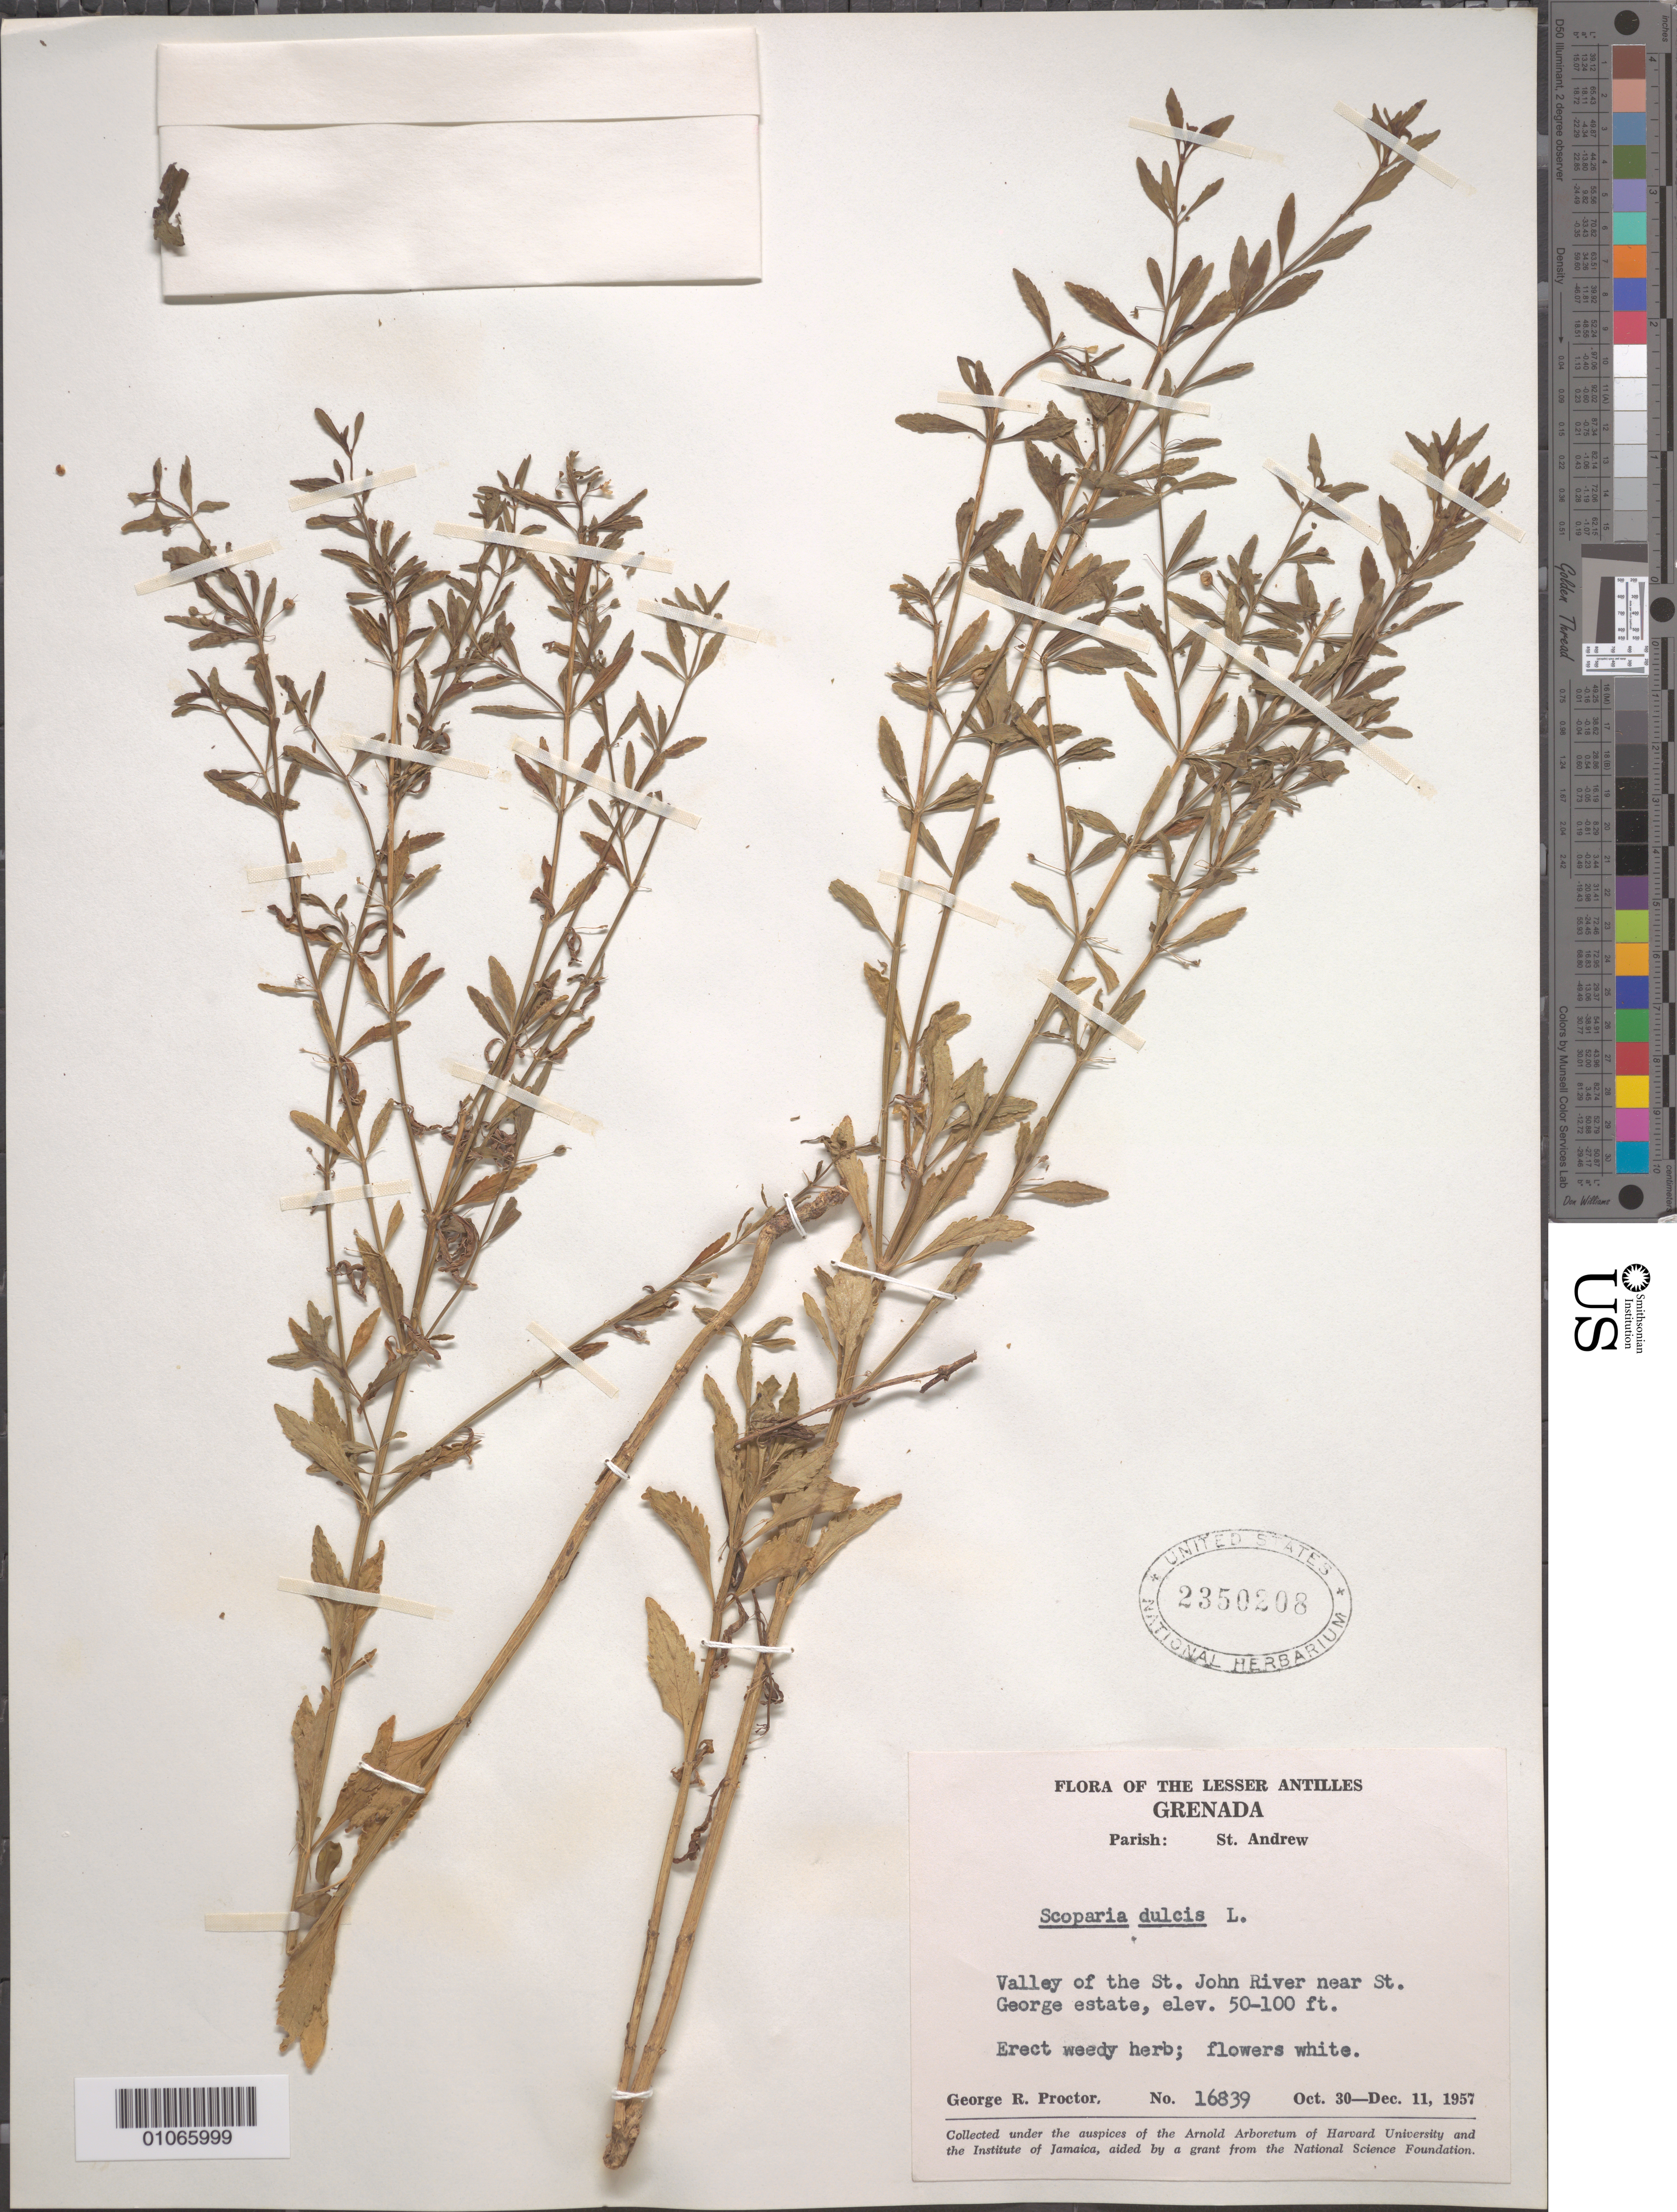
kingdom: Plantae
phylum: Tracheophyta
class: Magnoliopsida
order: Lamiales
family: Plantaginaceae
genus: Scoparia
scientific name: Scoparia dulcis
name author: L.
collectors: G. R. Proctor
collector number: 16839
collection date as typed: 30 Oct 1957 to 11 Dec 1957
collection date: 1957-10-30/1957-12-11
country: Grenada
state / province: Saint Andrew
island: Grenada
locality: Valley of the St. John river near St. George estate.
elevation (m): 15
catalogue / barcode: US 2350208